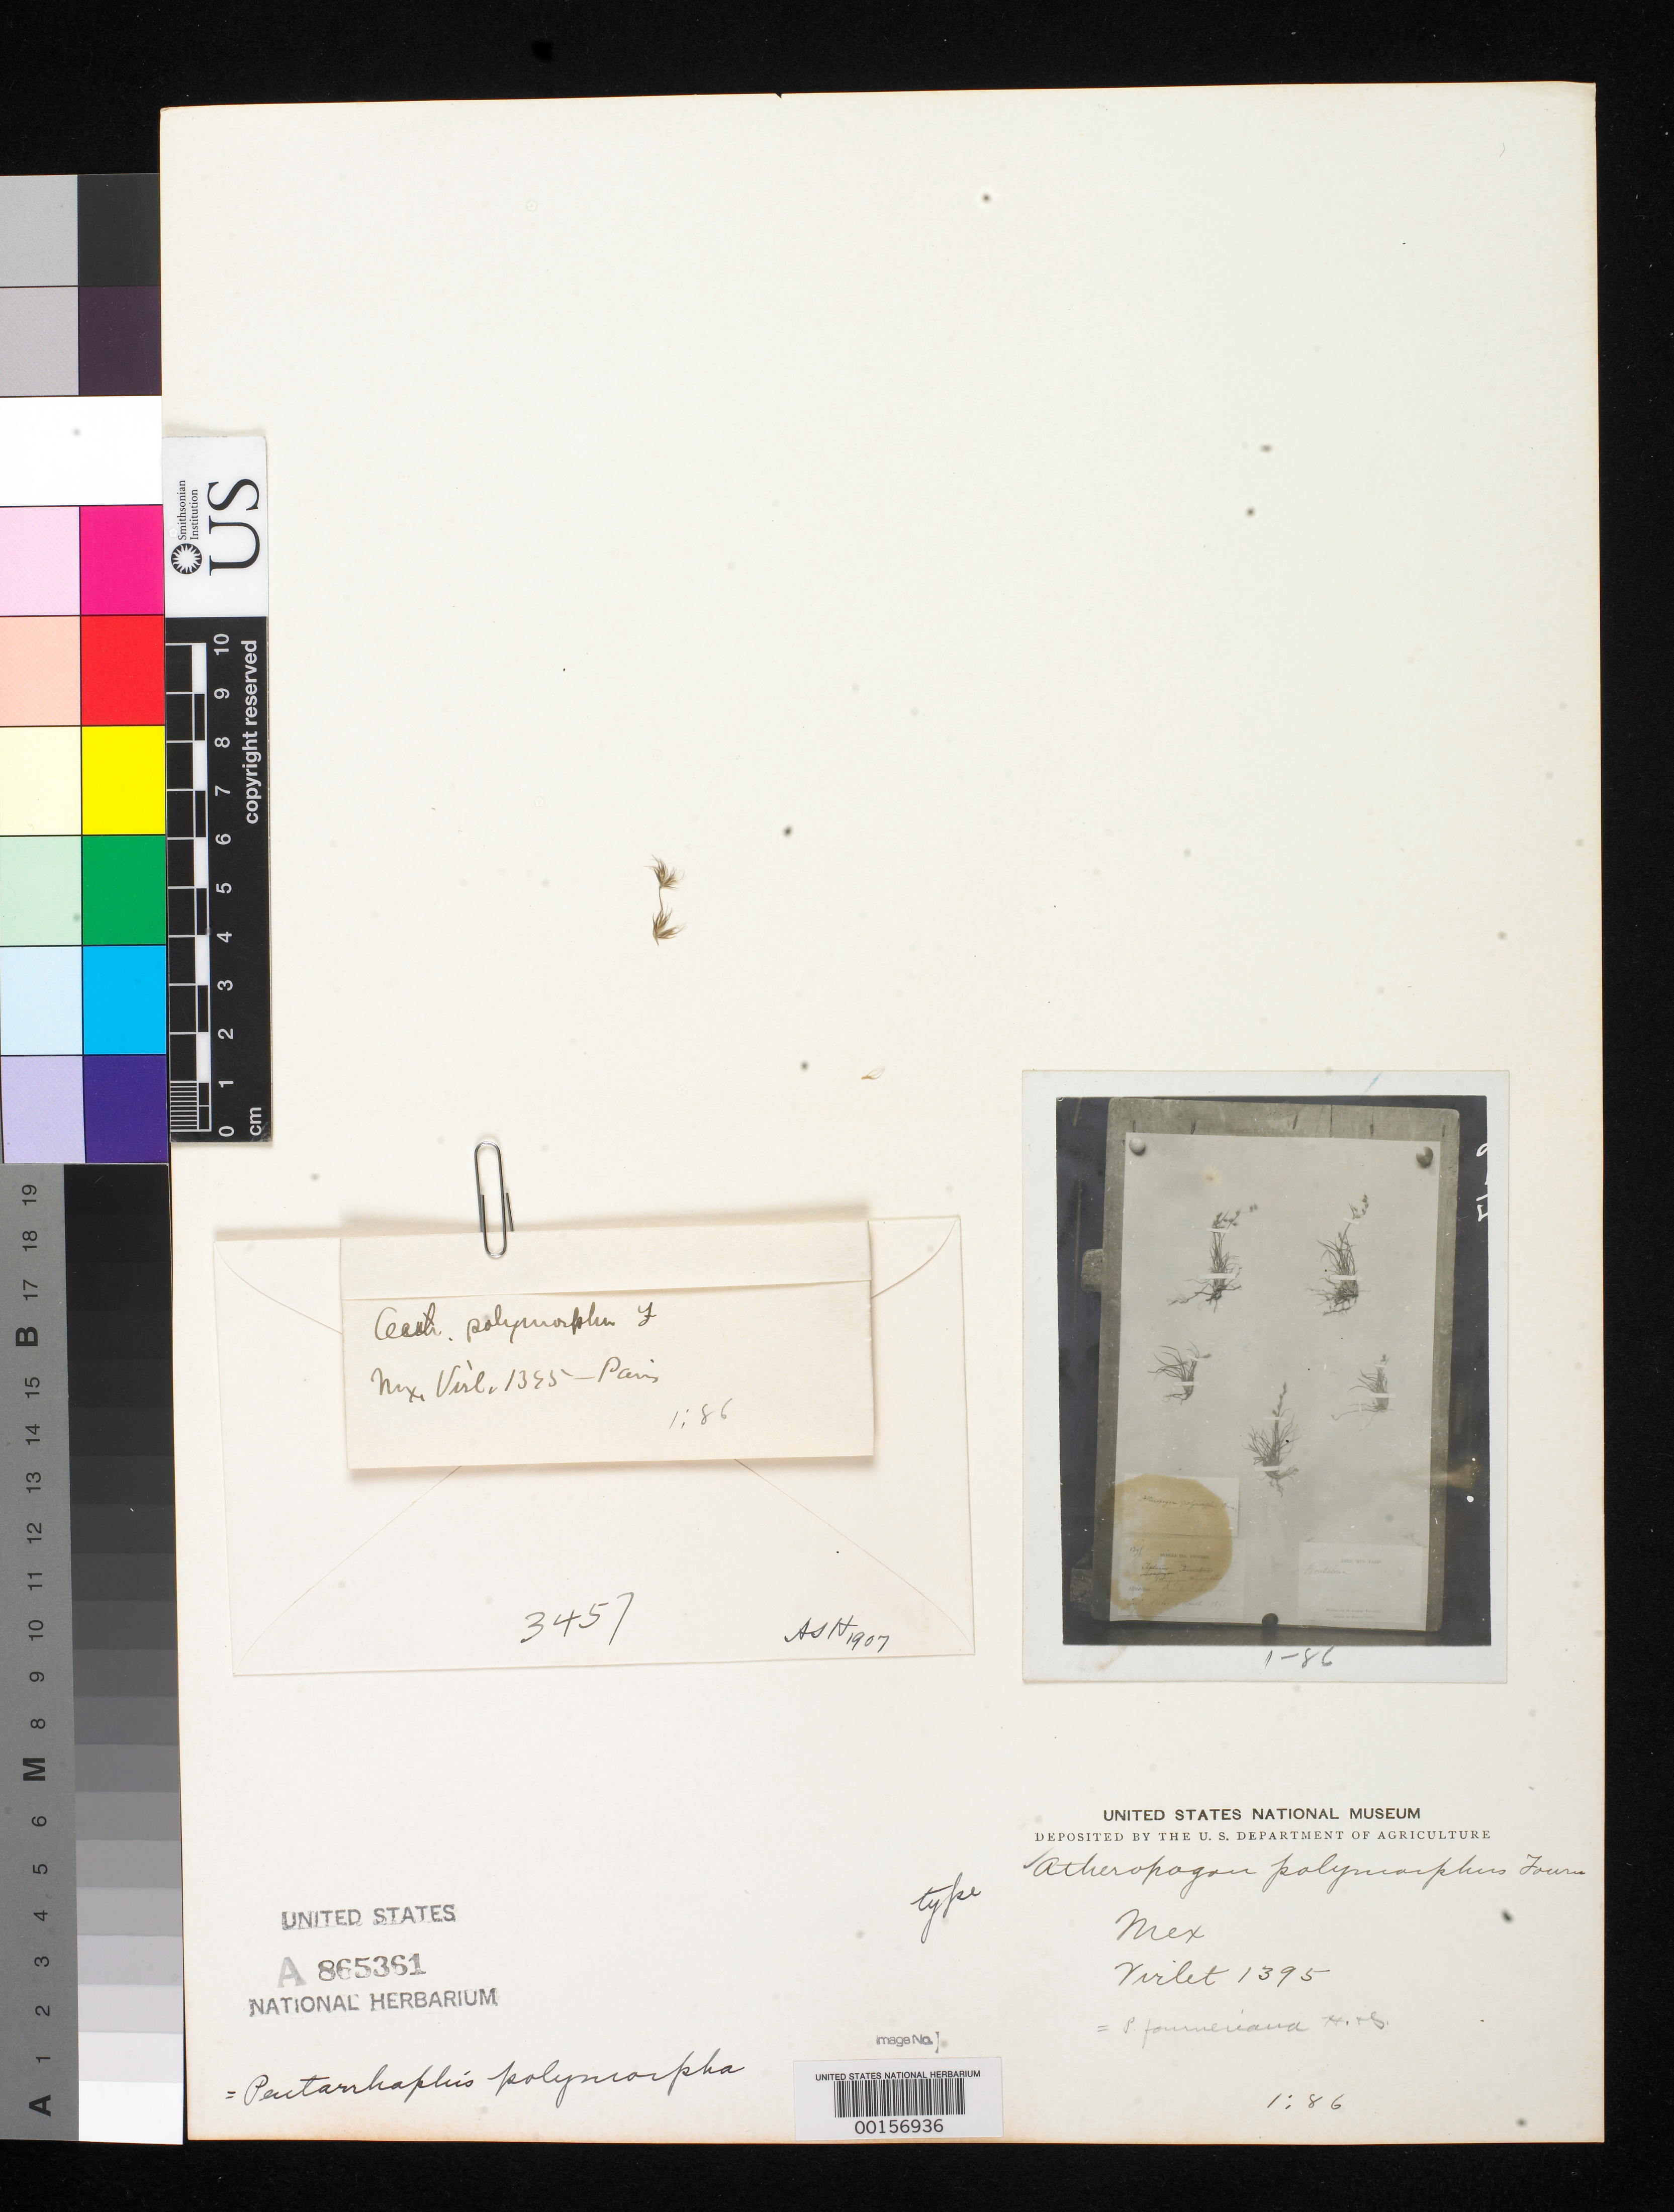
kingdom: Plantae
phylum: Tracheophyta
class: Liliopsida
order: Poales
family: Poaceae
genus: Atheropogon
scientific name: Atheropogon polymorphus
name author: E. Fourn.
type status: Type Fragment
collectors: M. Virlet d'Aoust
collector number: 1395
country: Mexico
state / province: San Luis Potosi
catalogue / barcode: US 865361A